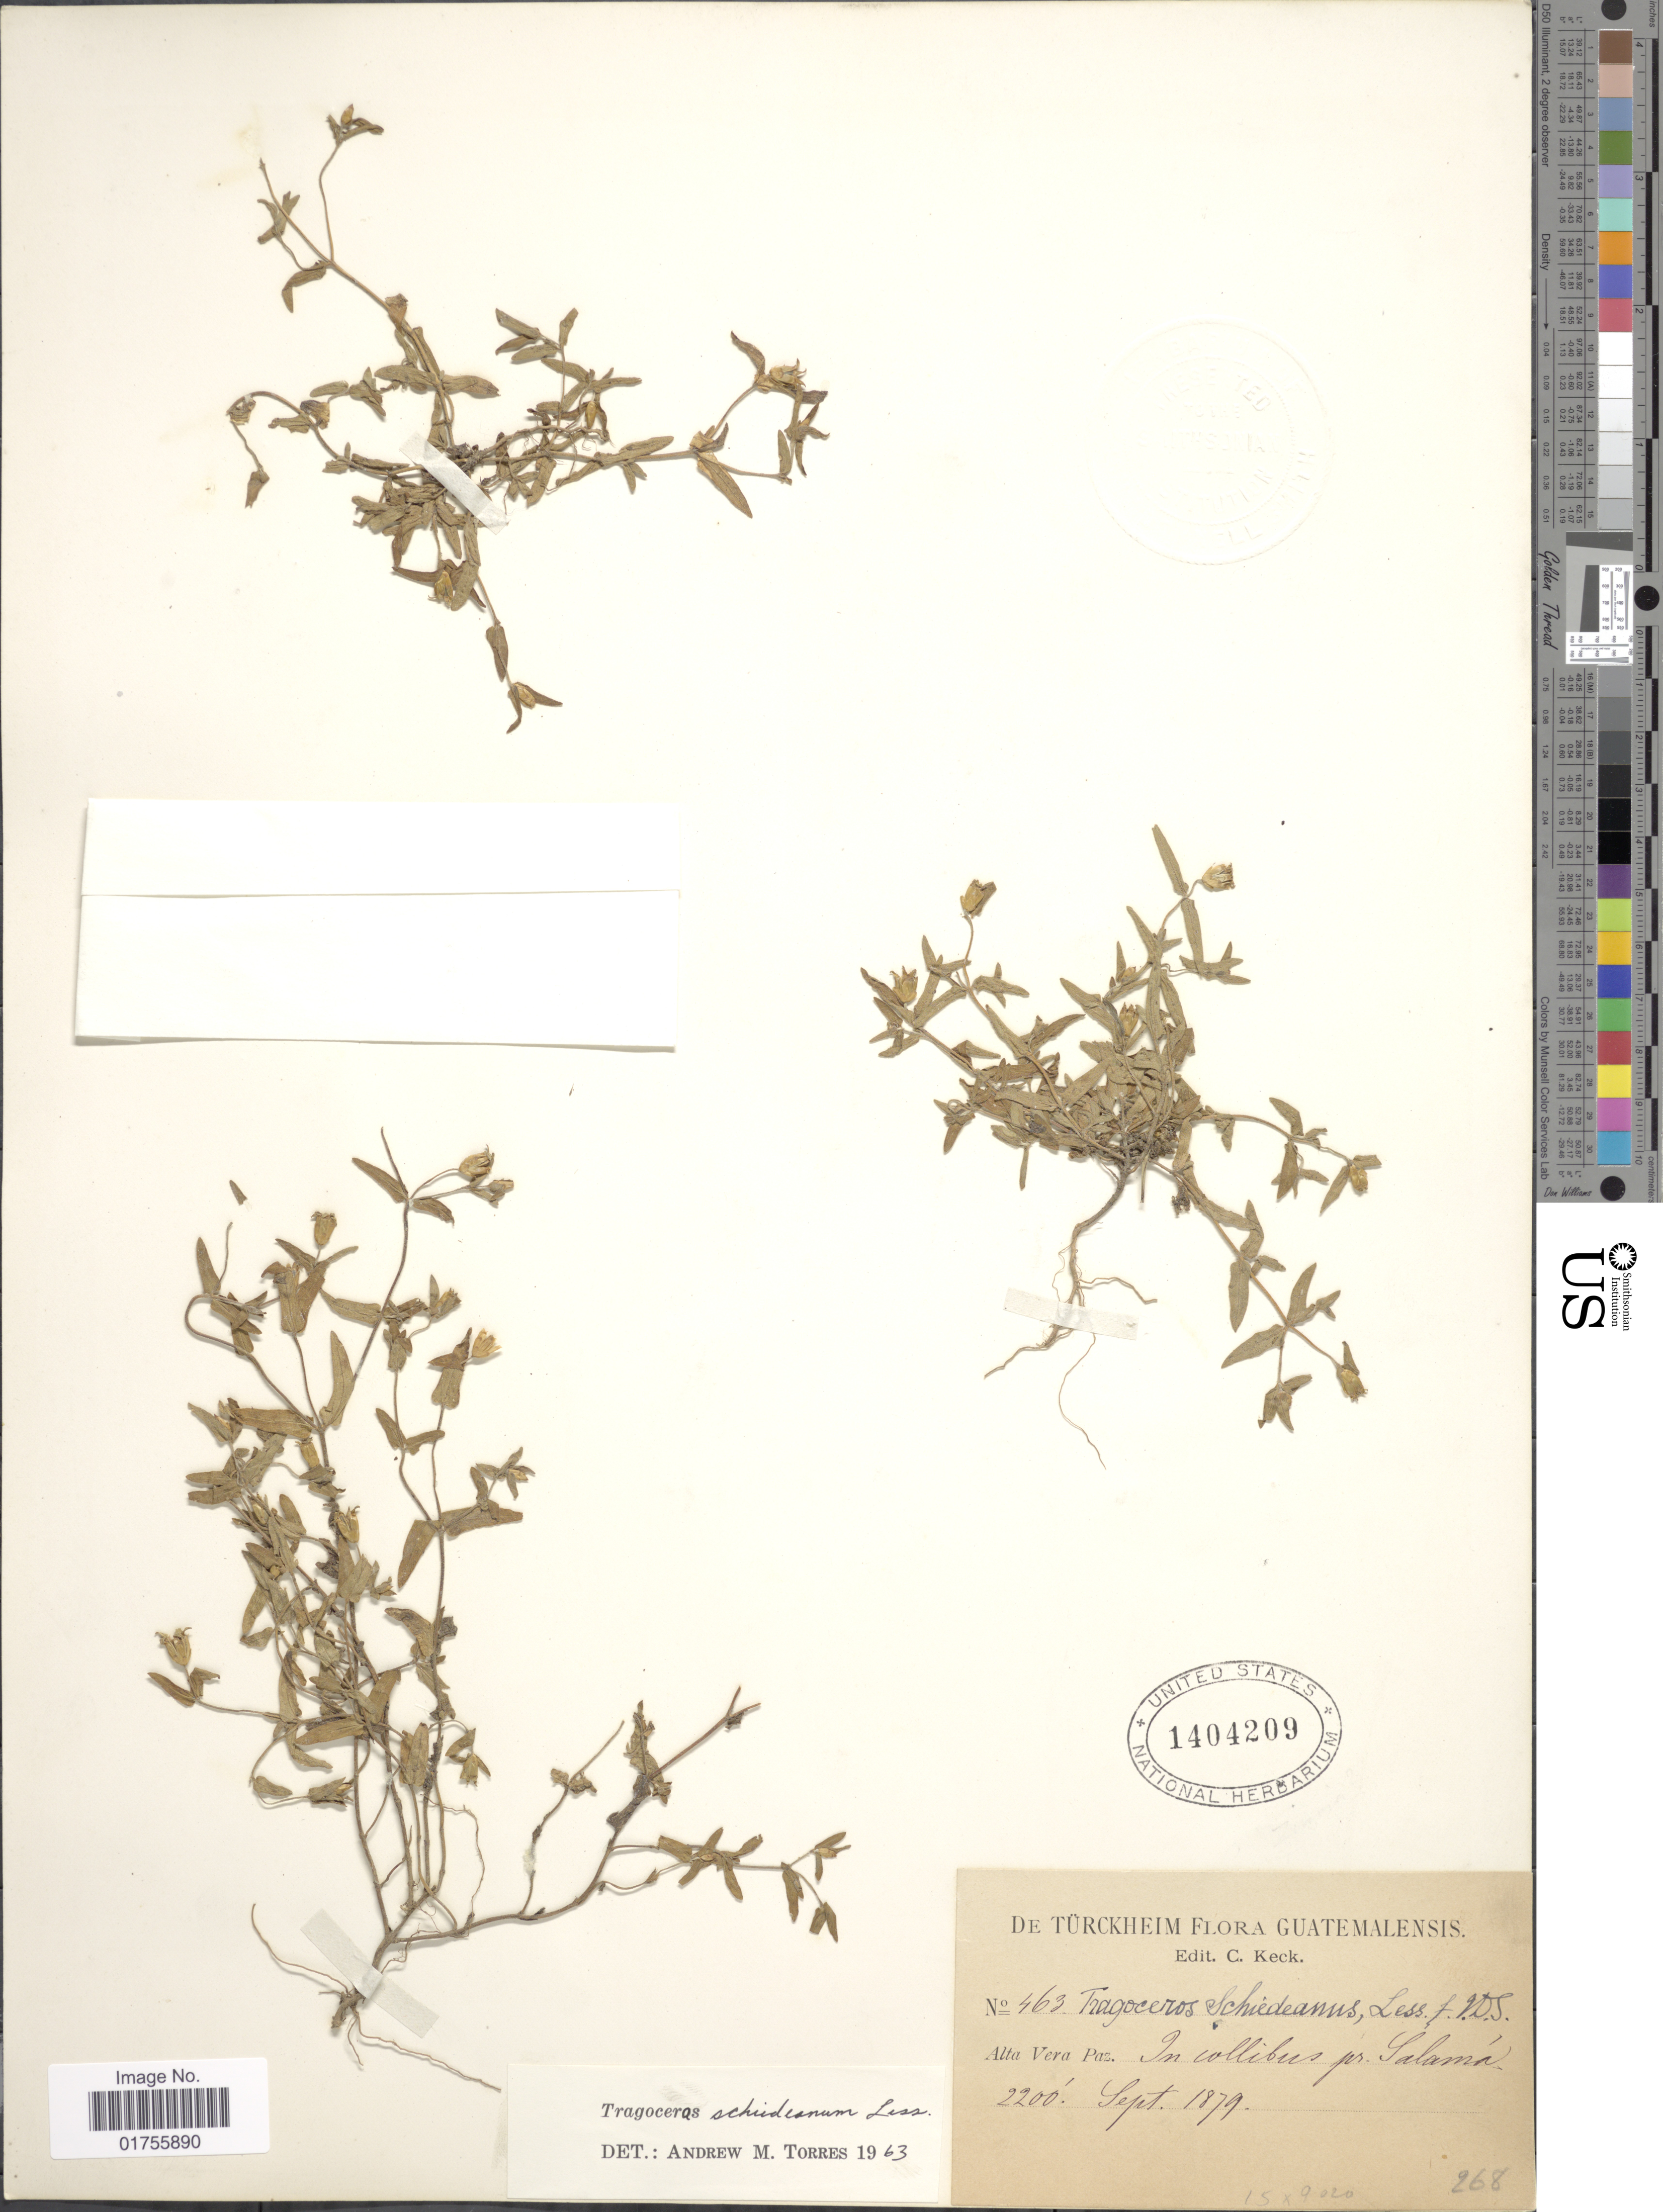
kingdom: Plantae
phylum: Tracheophyta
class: Magnoliopsida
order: Asterales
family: Asteraceae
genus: Tragoceros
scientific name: Tragoceros schiedeanum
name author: Less.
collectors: C. Keck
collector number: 463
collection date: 1879-09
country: Guatemala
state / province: Alta Verapaz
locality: Alta Vera Paz, In collibus pr. Salama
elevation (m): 671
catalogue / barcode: US 1404209